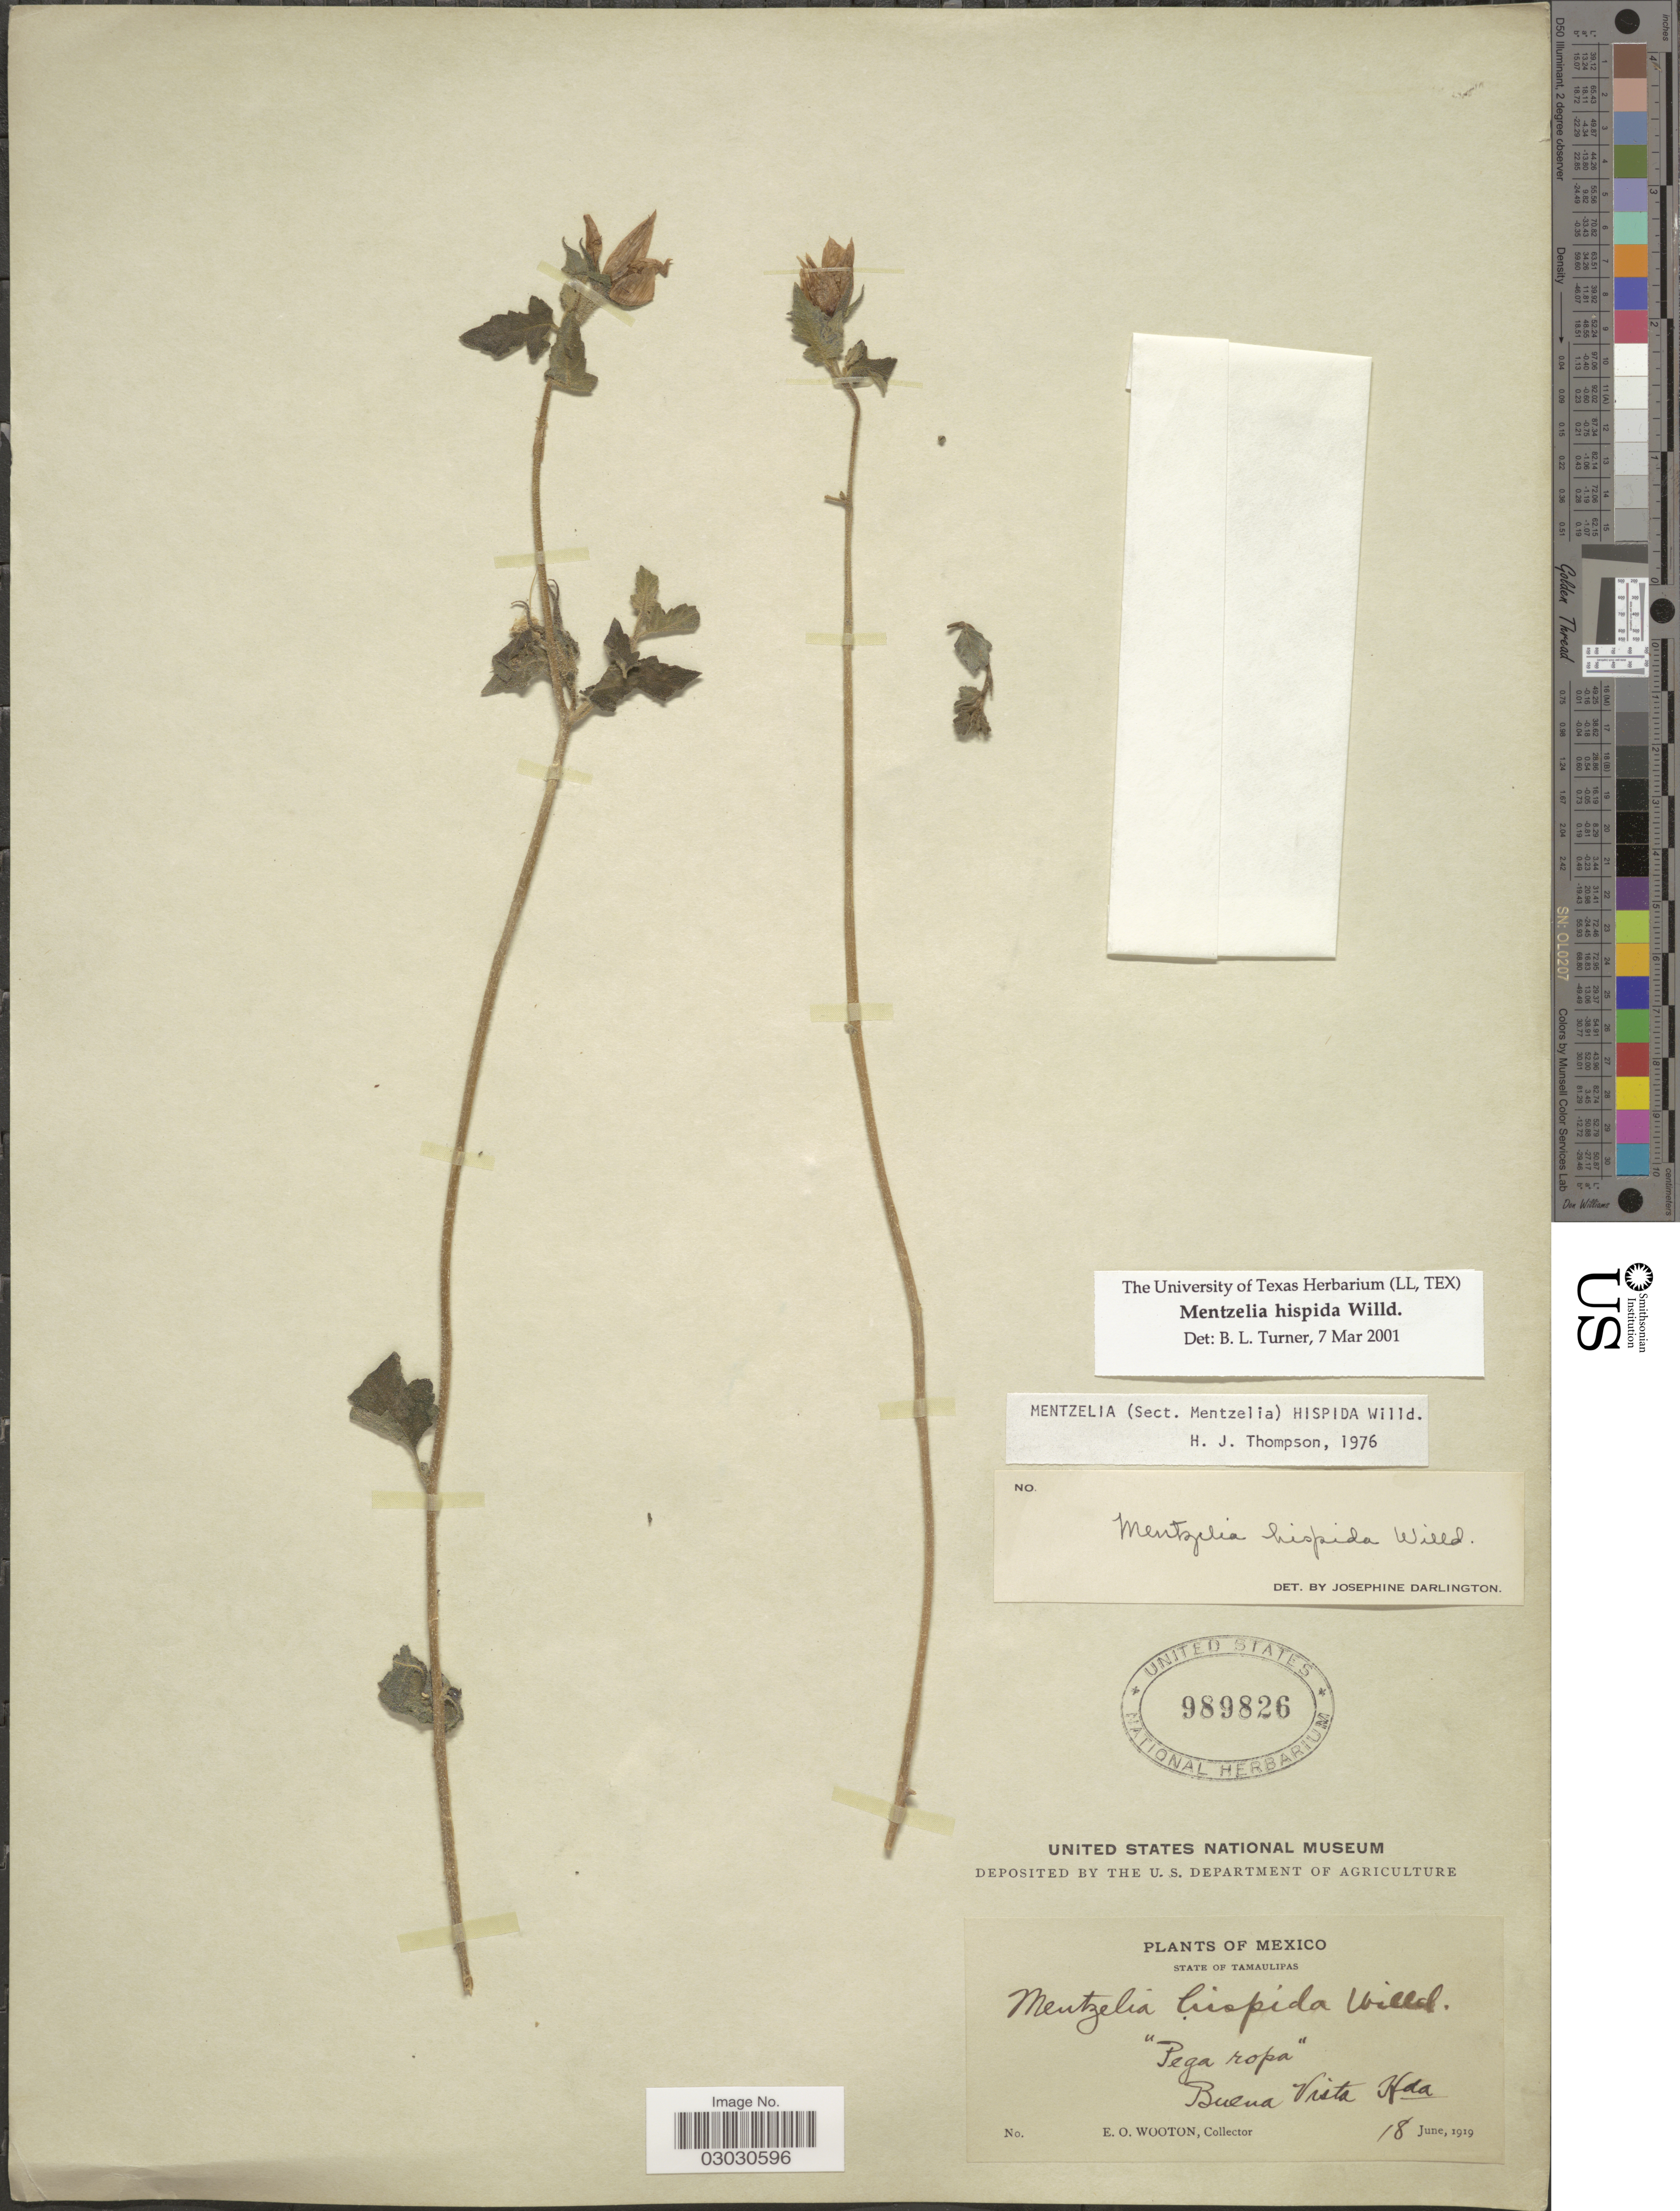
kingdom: Plantae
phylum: Tracheophyta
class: Magnoliopsida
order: Cornales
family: Loasaceae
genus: Mentzelia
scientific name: Mentzelia hispida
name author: Willd.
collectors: E. O. Wooton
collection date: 1919-06-18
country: Mexico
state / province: Tamaulipas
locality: State of Tamaulipas. Buena Vista Hda.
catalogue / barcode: US 989826